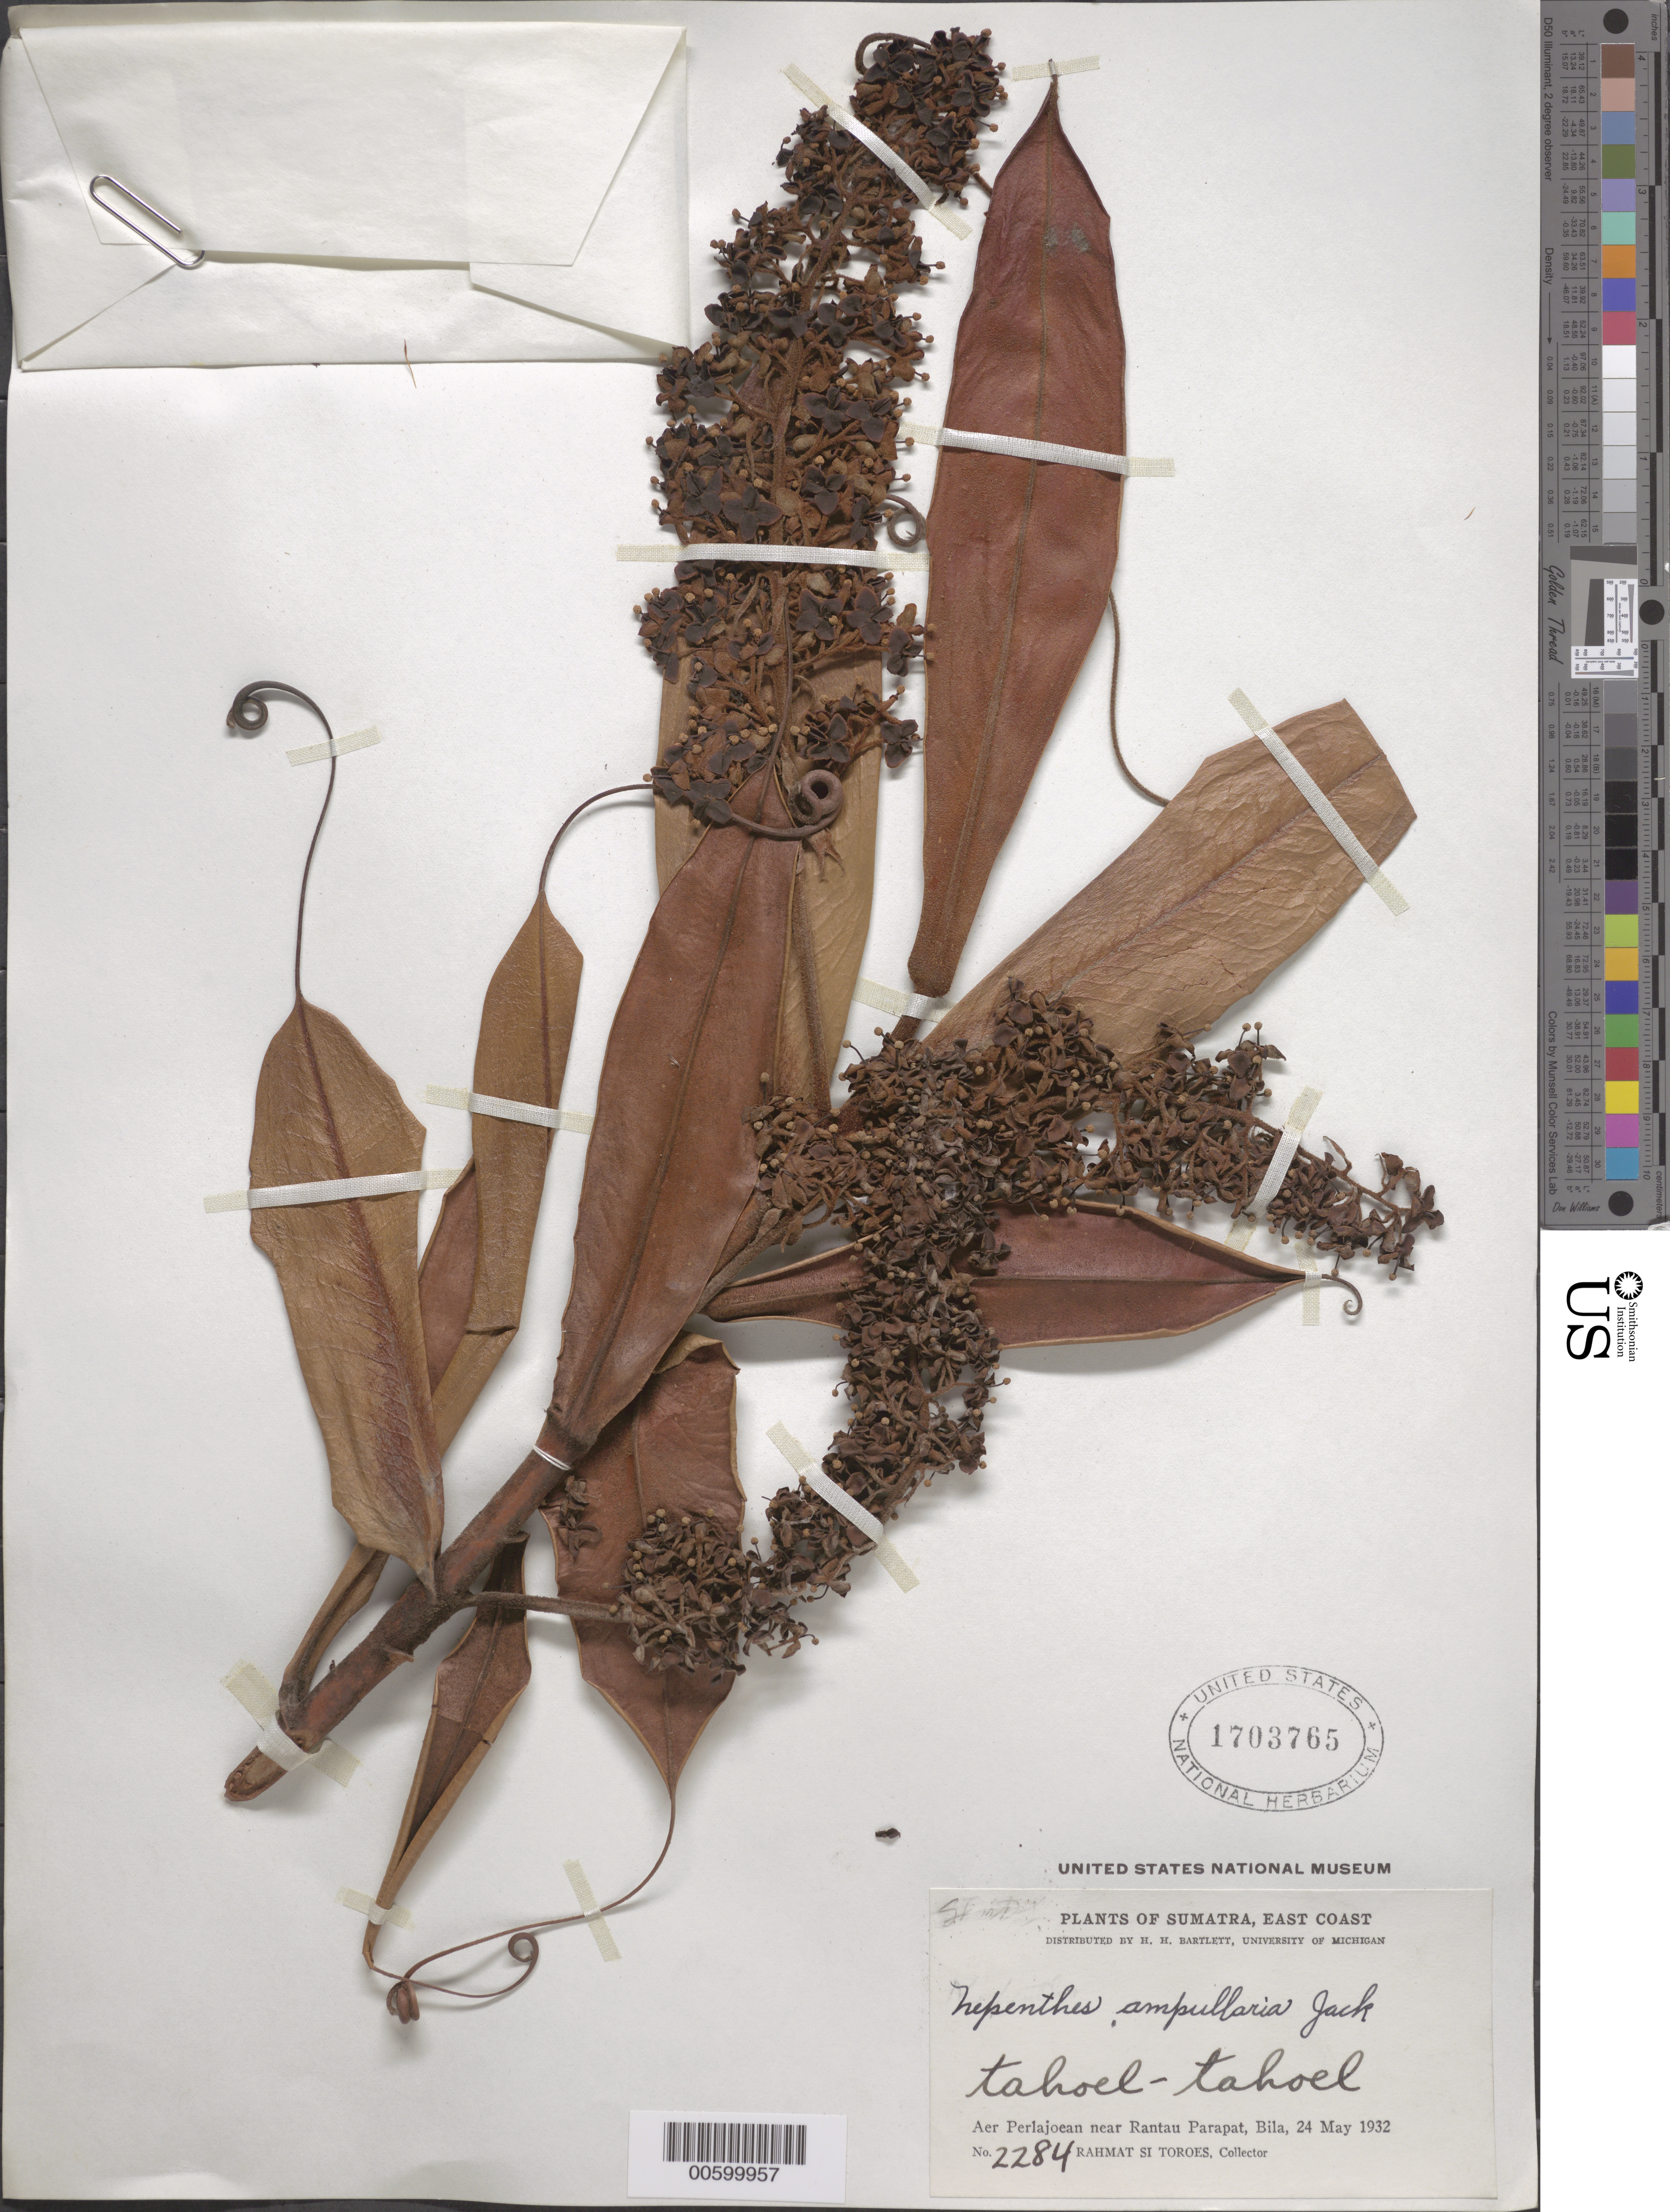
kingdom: Plantae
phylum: Tracheophyta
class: Magnoliopsida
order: Caryophyllales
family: Nepenthaceae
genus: Nepenthes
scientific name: Nepenthes ampullaria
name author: Jack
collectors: Rahmat Si Boeea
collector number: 2284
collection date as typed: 24 May 1932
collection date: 1932-05-24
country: Indonesia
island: Sumatra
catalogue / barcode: US 1703765